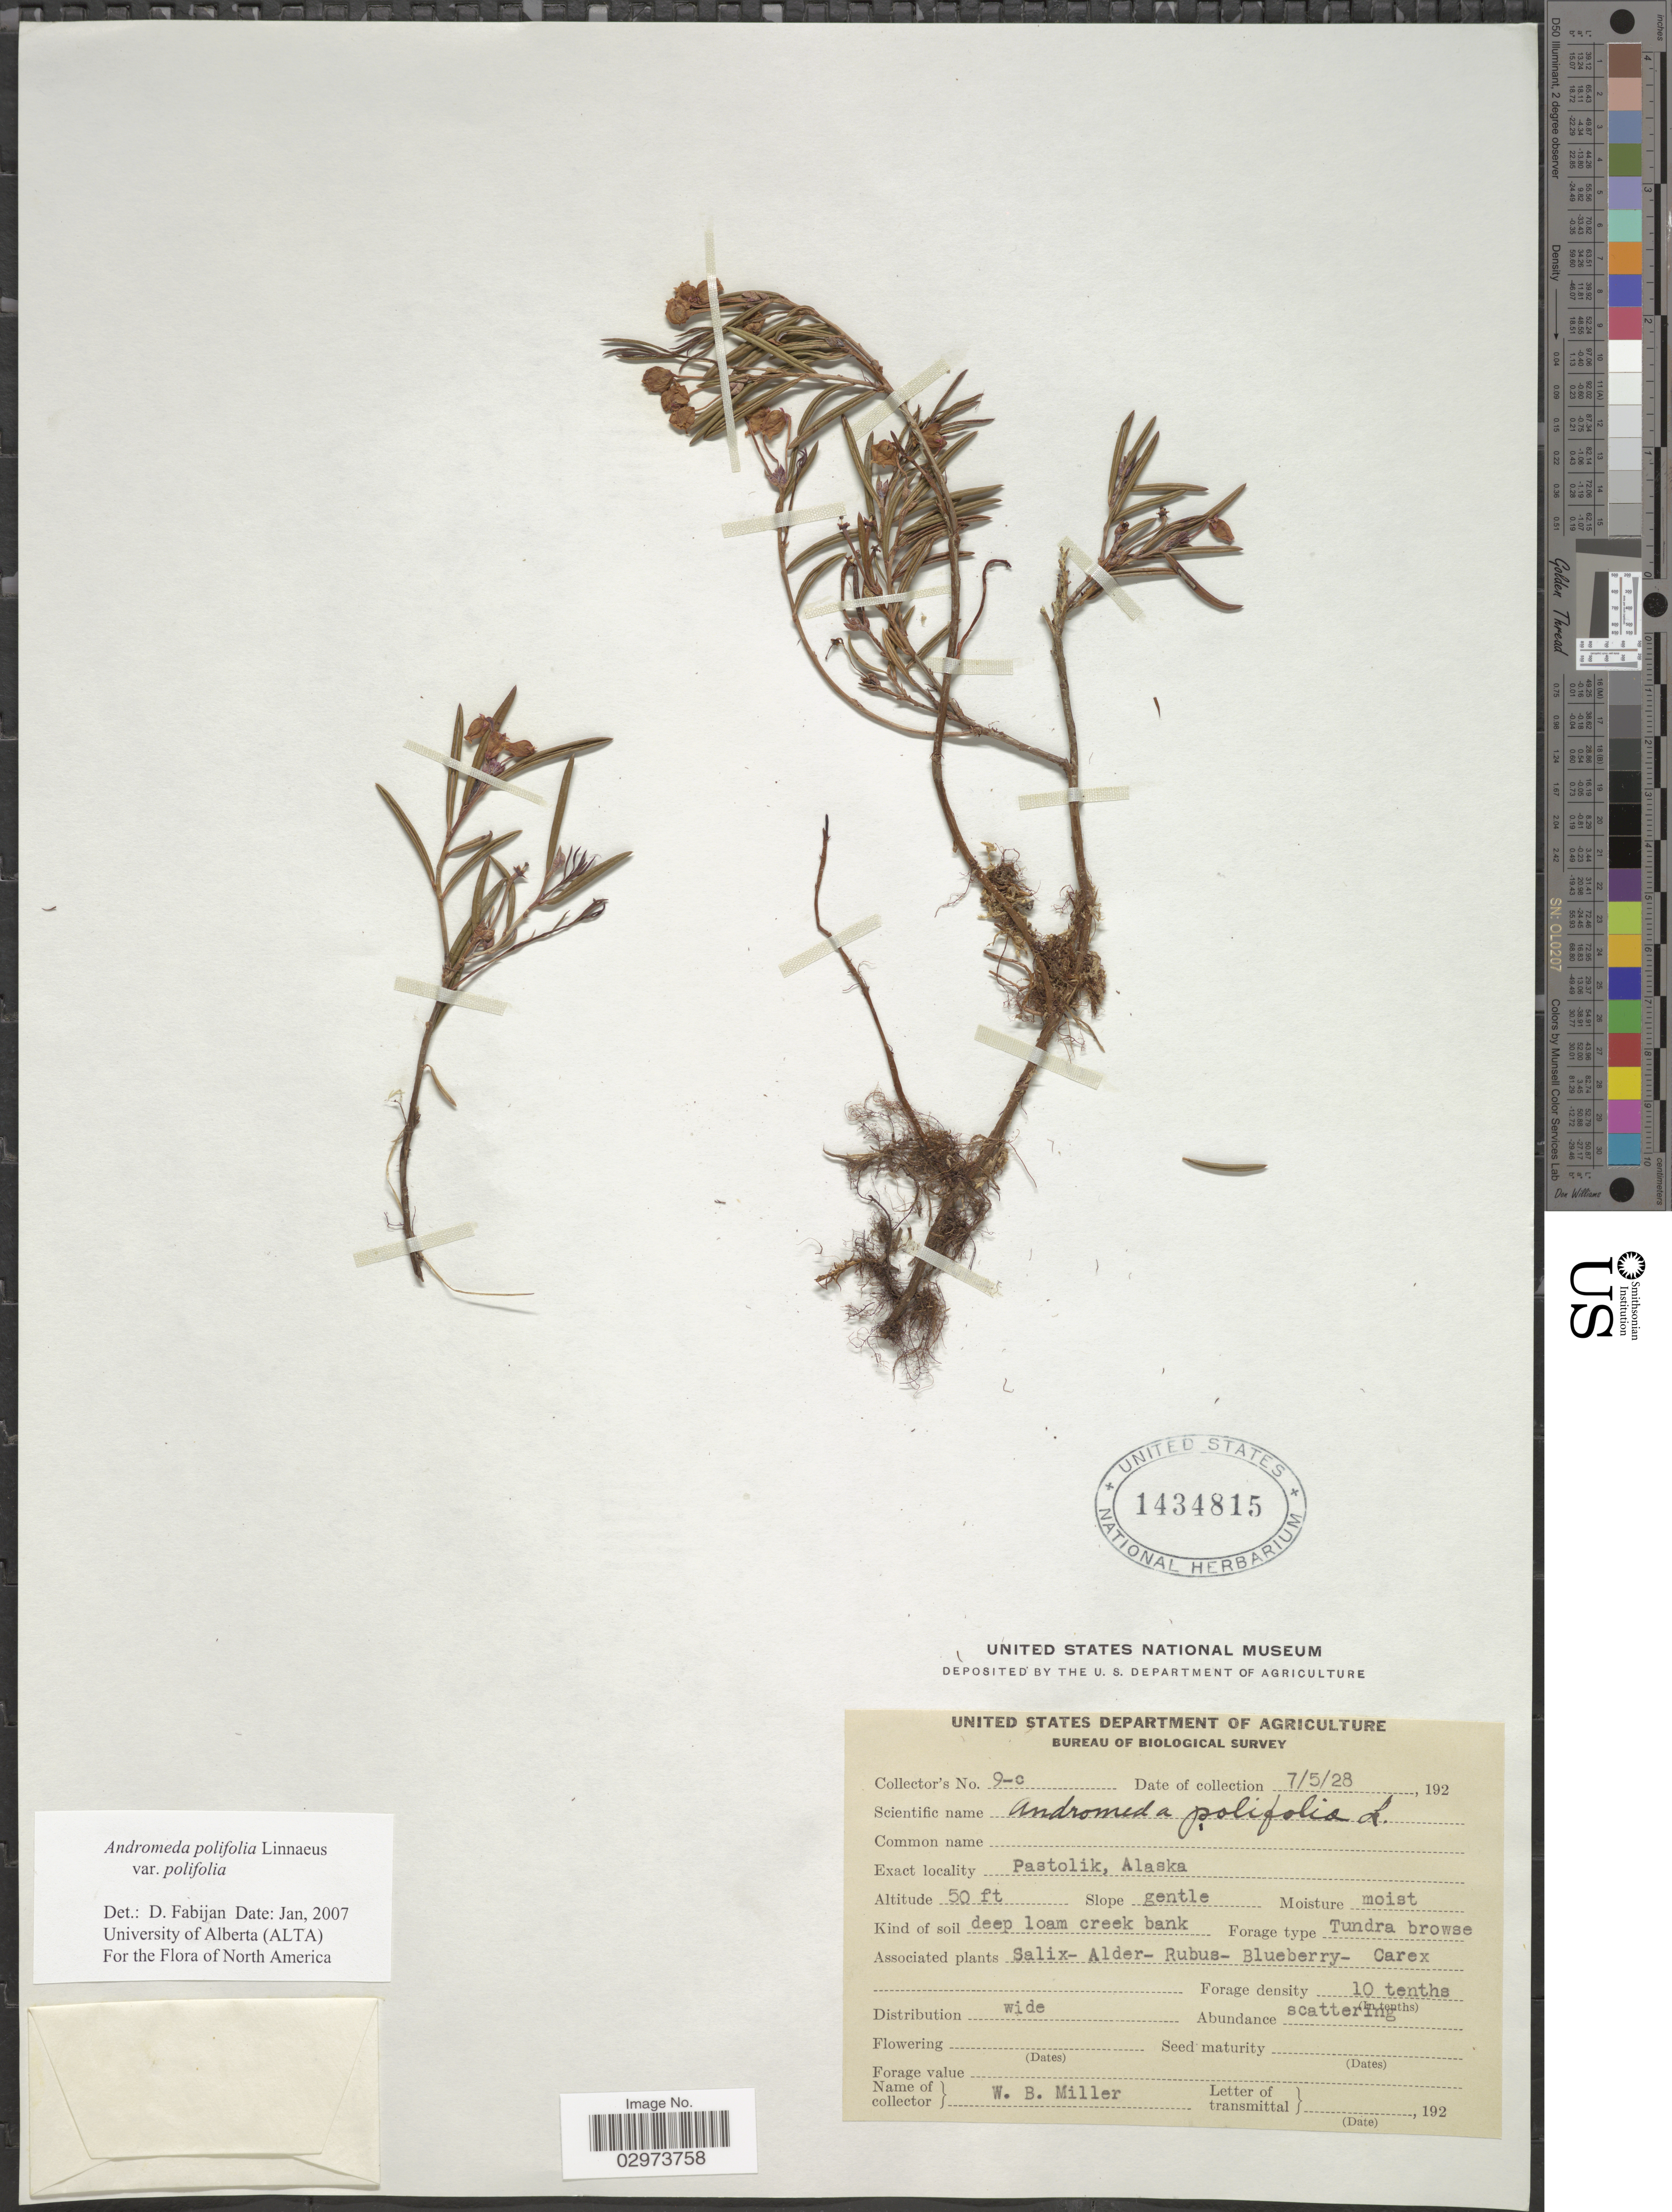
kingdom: Plantae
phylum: Tracheophyta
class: Magnoliopsida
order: Ericales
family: Ericaceae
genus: Andromeda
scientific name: Andromeda polifolia var. polifolia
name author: L.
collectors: W. Miller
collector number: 9-c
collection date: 1928-07-05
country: United States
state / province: Alaska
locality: Pastolik.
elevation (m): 15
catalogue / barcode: US 1434815